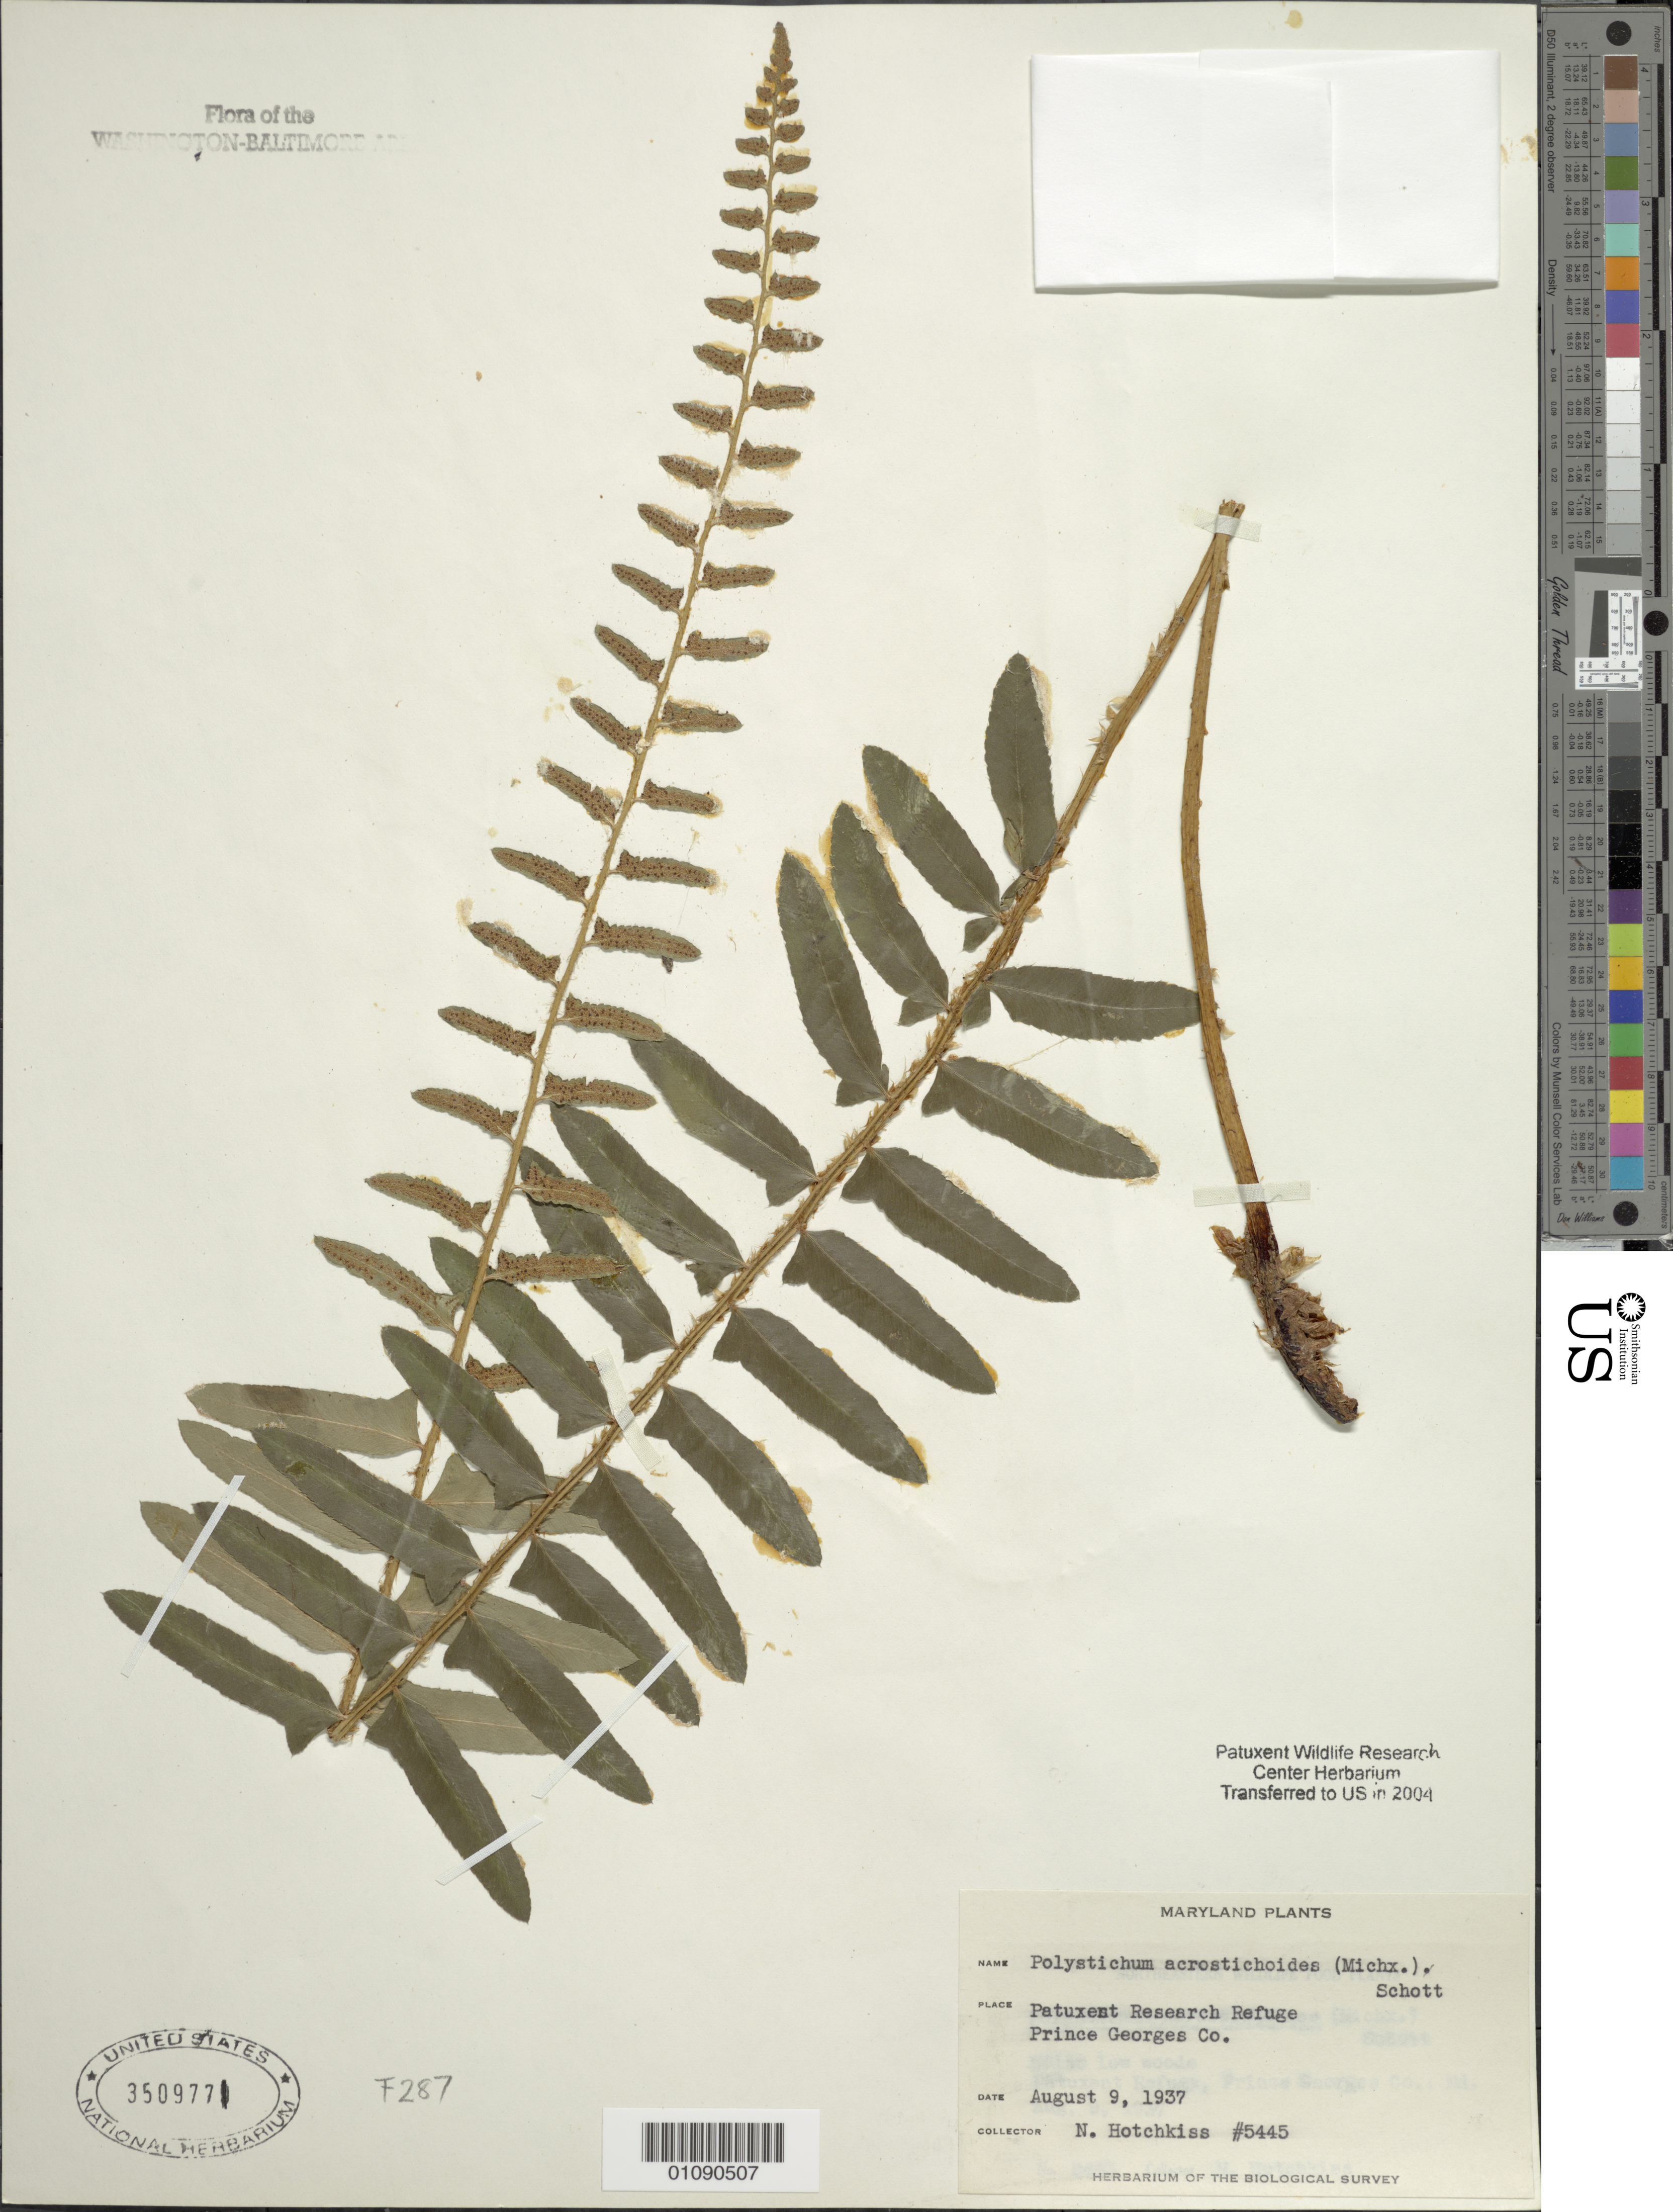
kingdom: Plantae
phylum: Tracheophyta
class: Polypodiopsida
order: Polypodiales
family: Dryopteridaceae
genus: Polystichum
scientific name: Polystichum acrostichoides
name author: (Michx.) Schott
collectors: N. Hotchkiss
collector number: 5445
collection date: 1937-08-09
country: United States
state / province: Maryland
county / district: Prince George's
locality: Patuxent Wildlife Refuge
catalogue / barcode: US 3509771